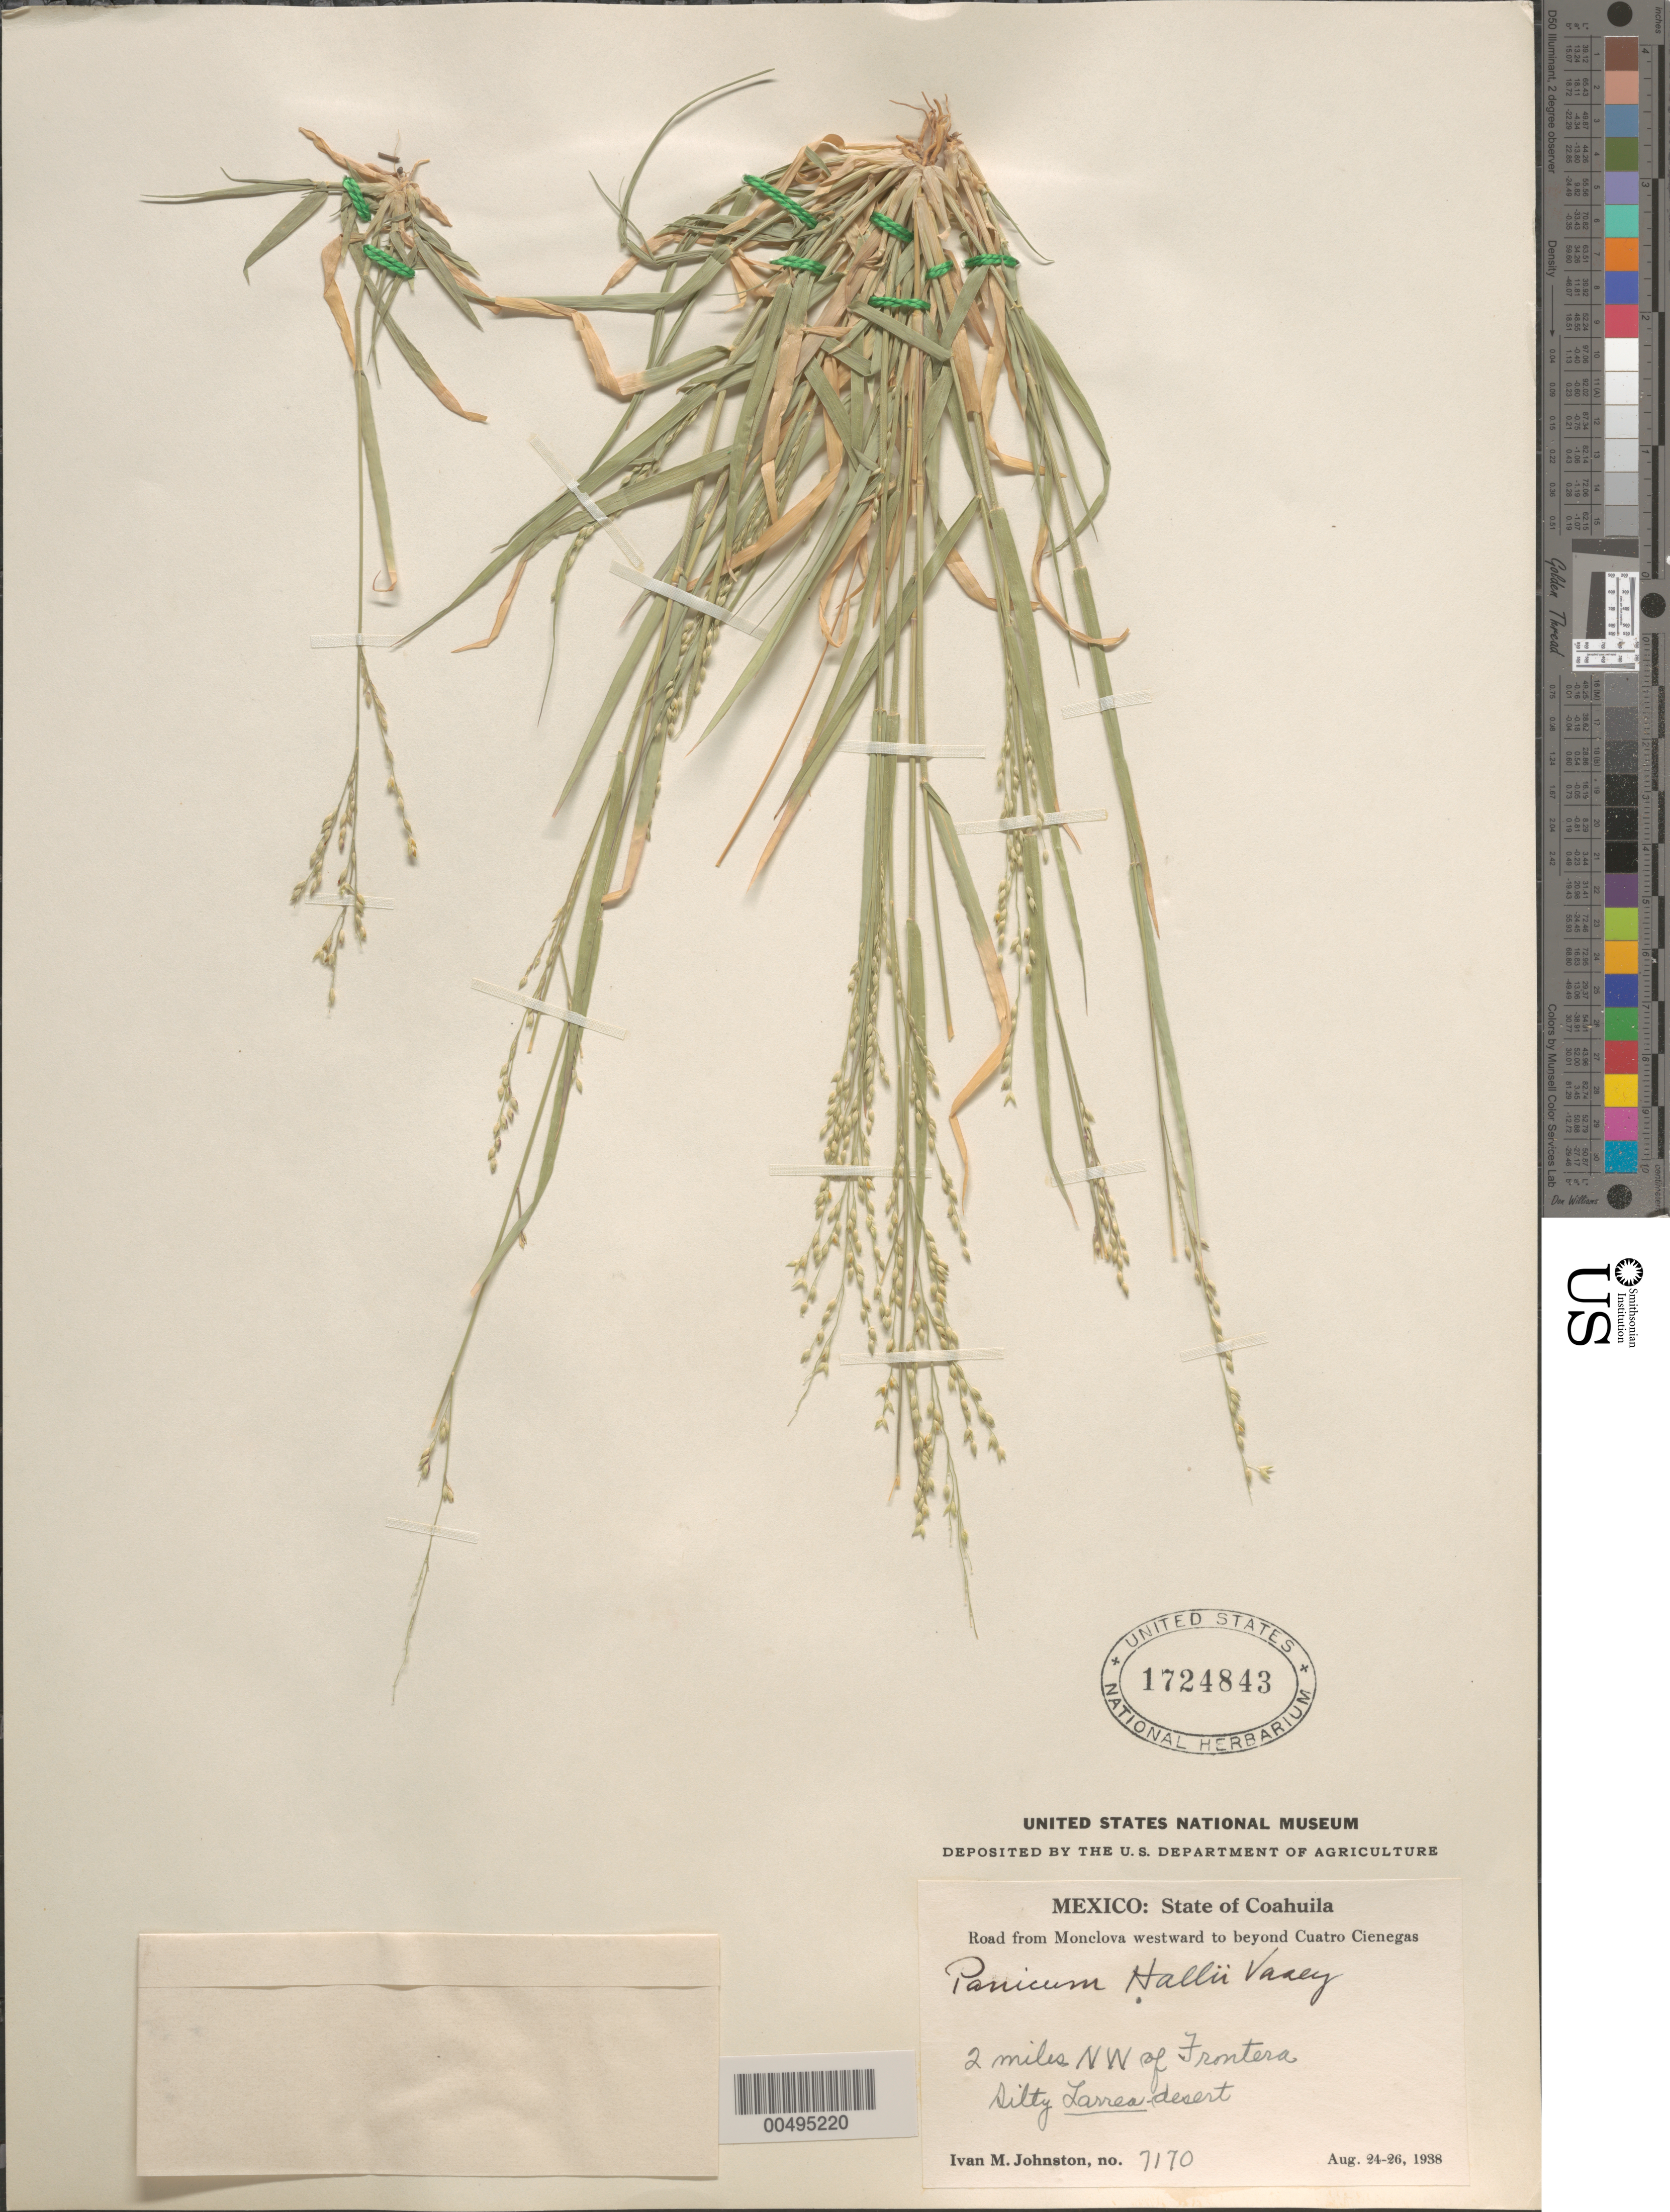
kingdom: Plantae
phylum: Tracheophyta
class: Liliopsida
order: Poales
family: Poaceae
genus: Panicum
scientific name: Panicum hallii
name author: Vasey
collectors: I.M. Johnston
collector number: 7170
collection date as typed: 24 Aug 1938 to 26 Aug 1938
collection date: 1938-08-24/1938-08-26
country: Mexico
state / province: Coahuila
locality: Rd from Monclova westward to beyond Cuatro Ciénegas, 2 mi NW of Frontera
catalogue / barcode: US 1724843